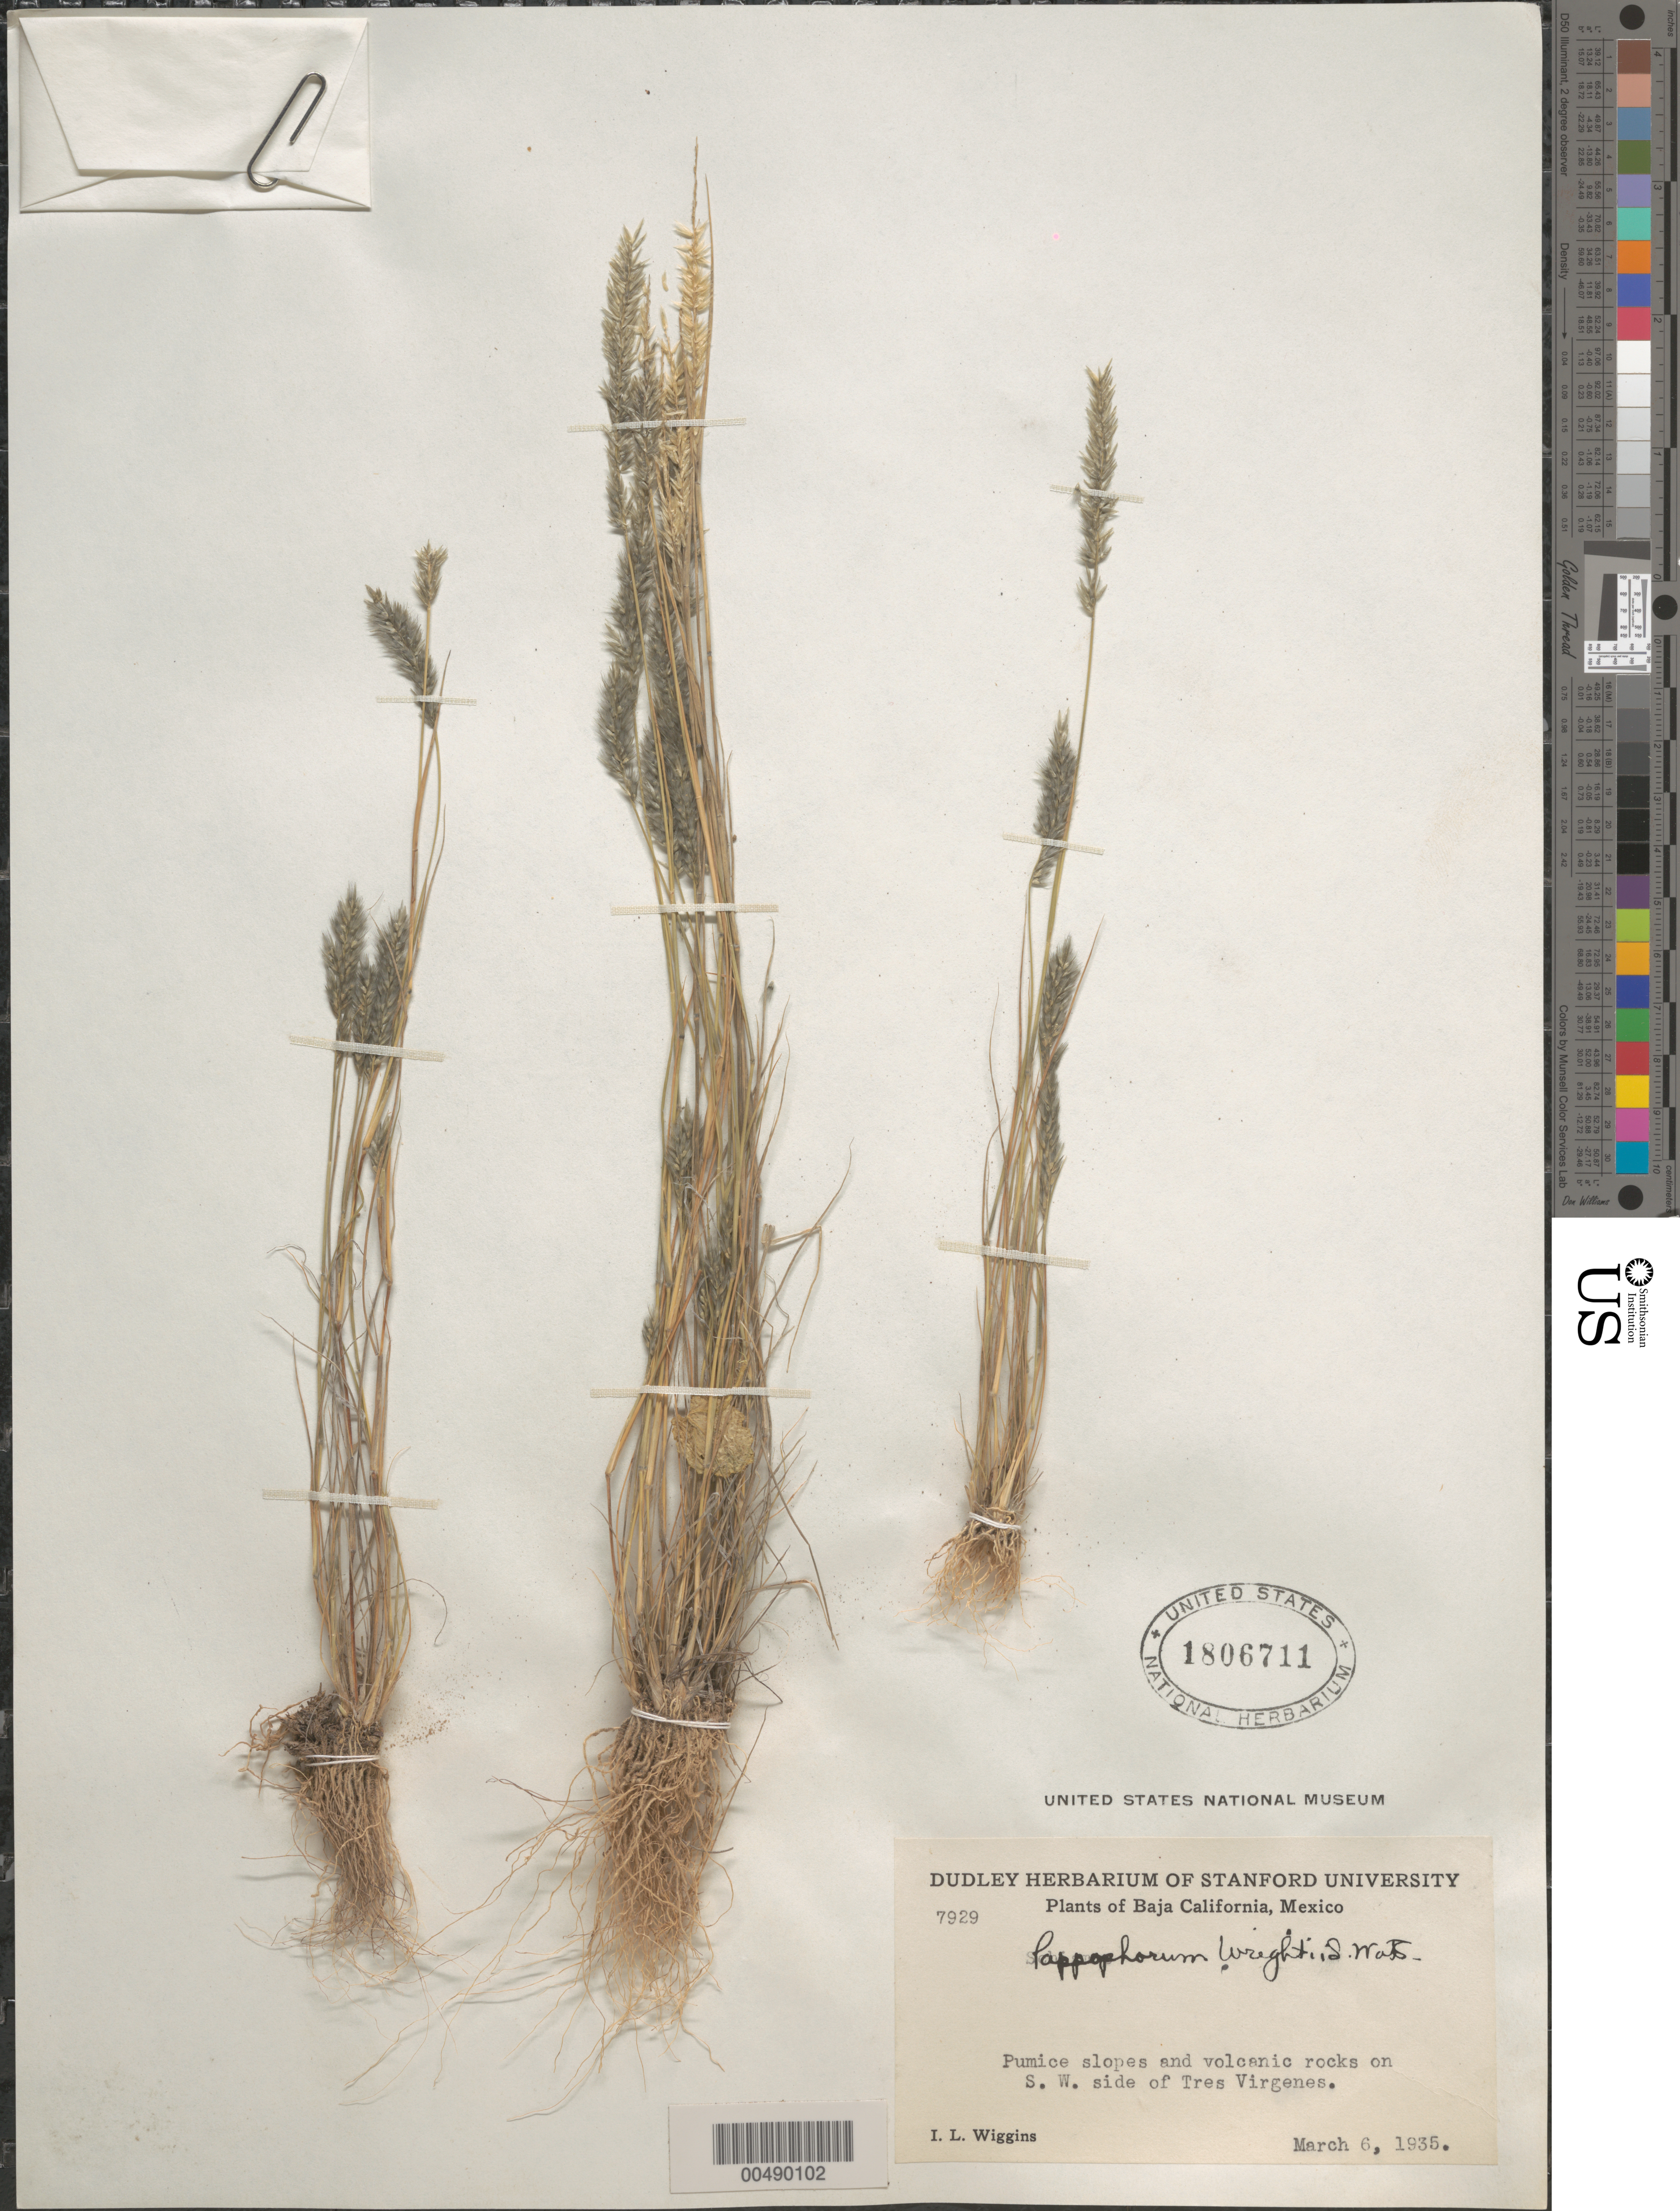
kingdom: Plantae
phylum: Tracheophyta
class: Liliopsida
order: Poales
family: Poaceae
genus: Enneapogon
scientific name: Enneapogon desvauxii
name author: P. Beauv.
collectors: I. L. Wiggins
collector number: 7929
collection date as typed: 6 Mar 1935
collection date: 1935-03-06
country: Mexico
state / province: Baja California Sur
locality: SW side of Tres Virgenes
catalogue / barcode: US 1806711